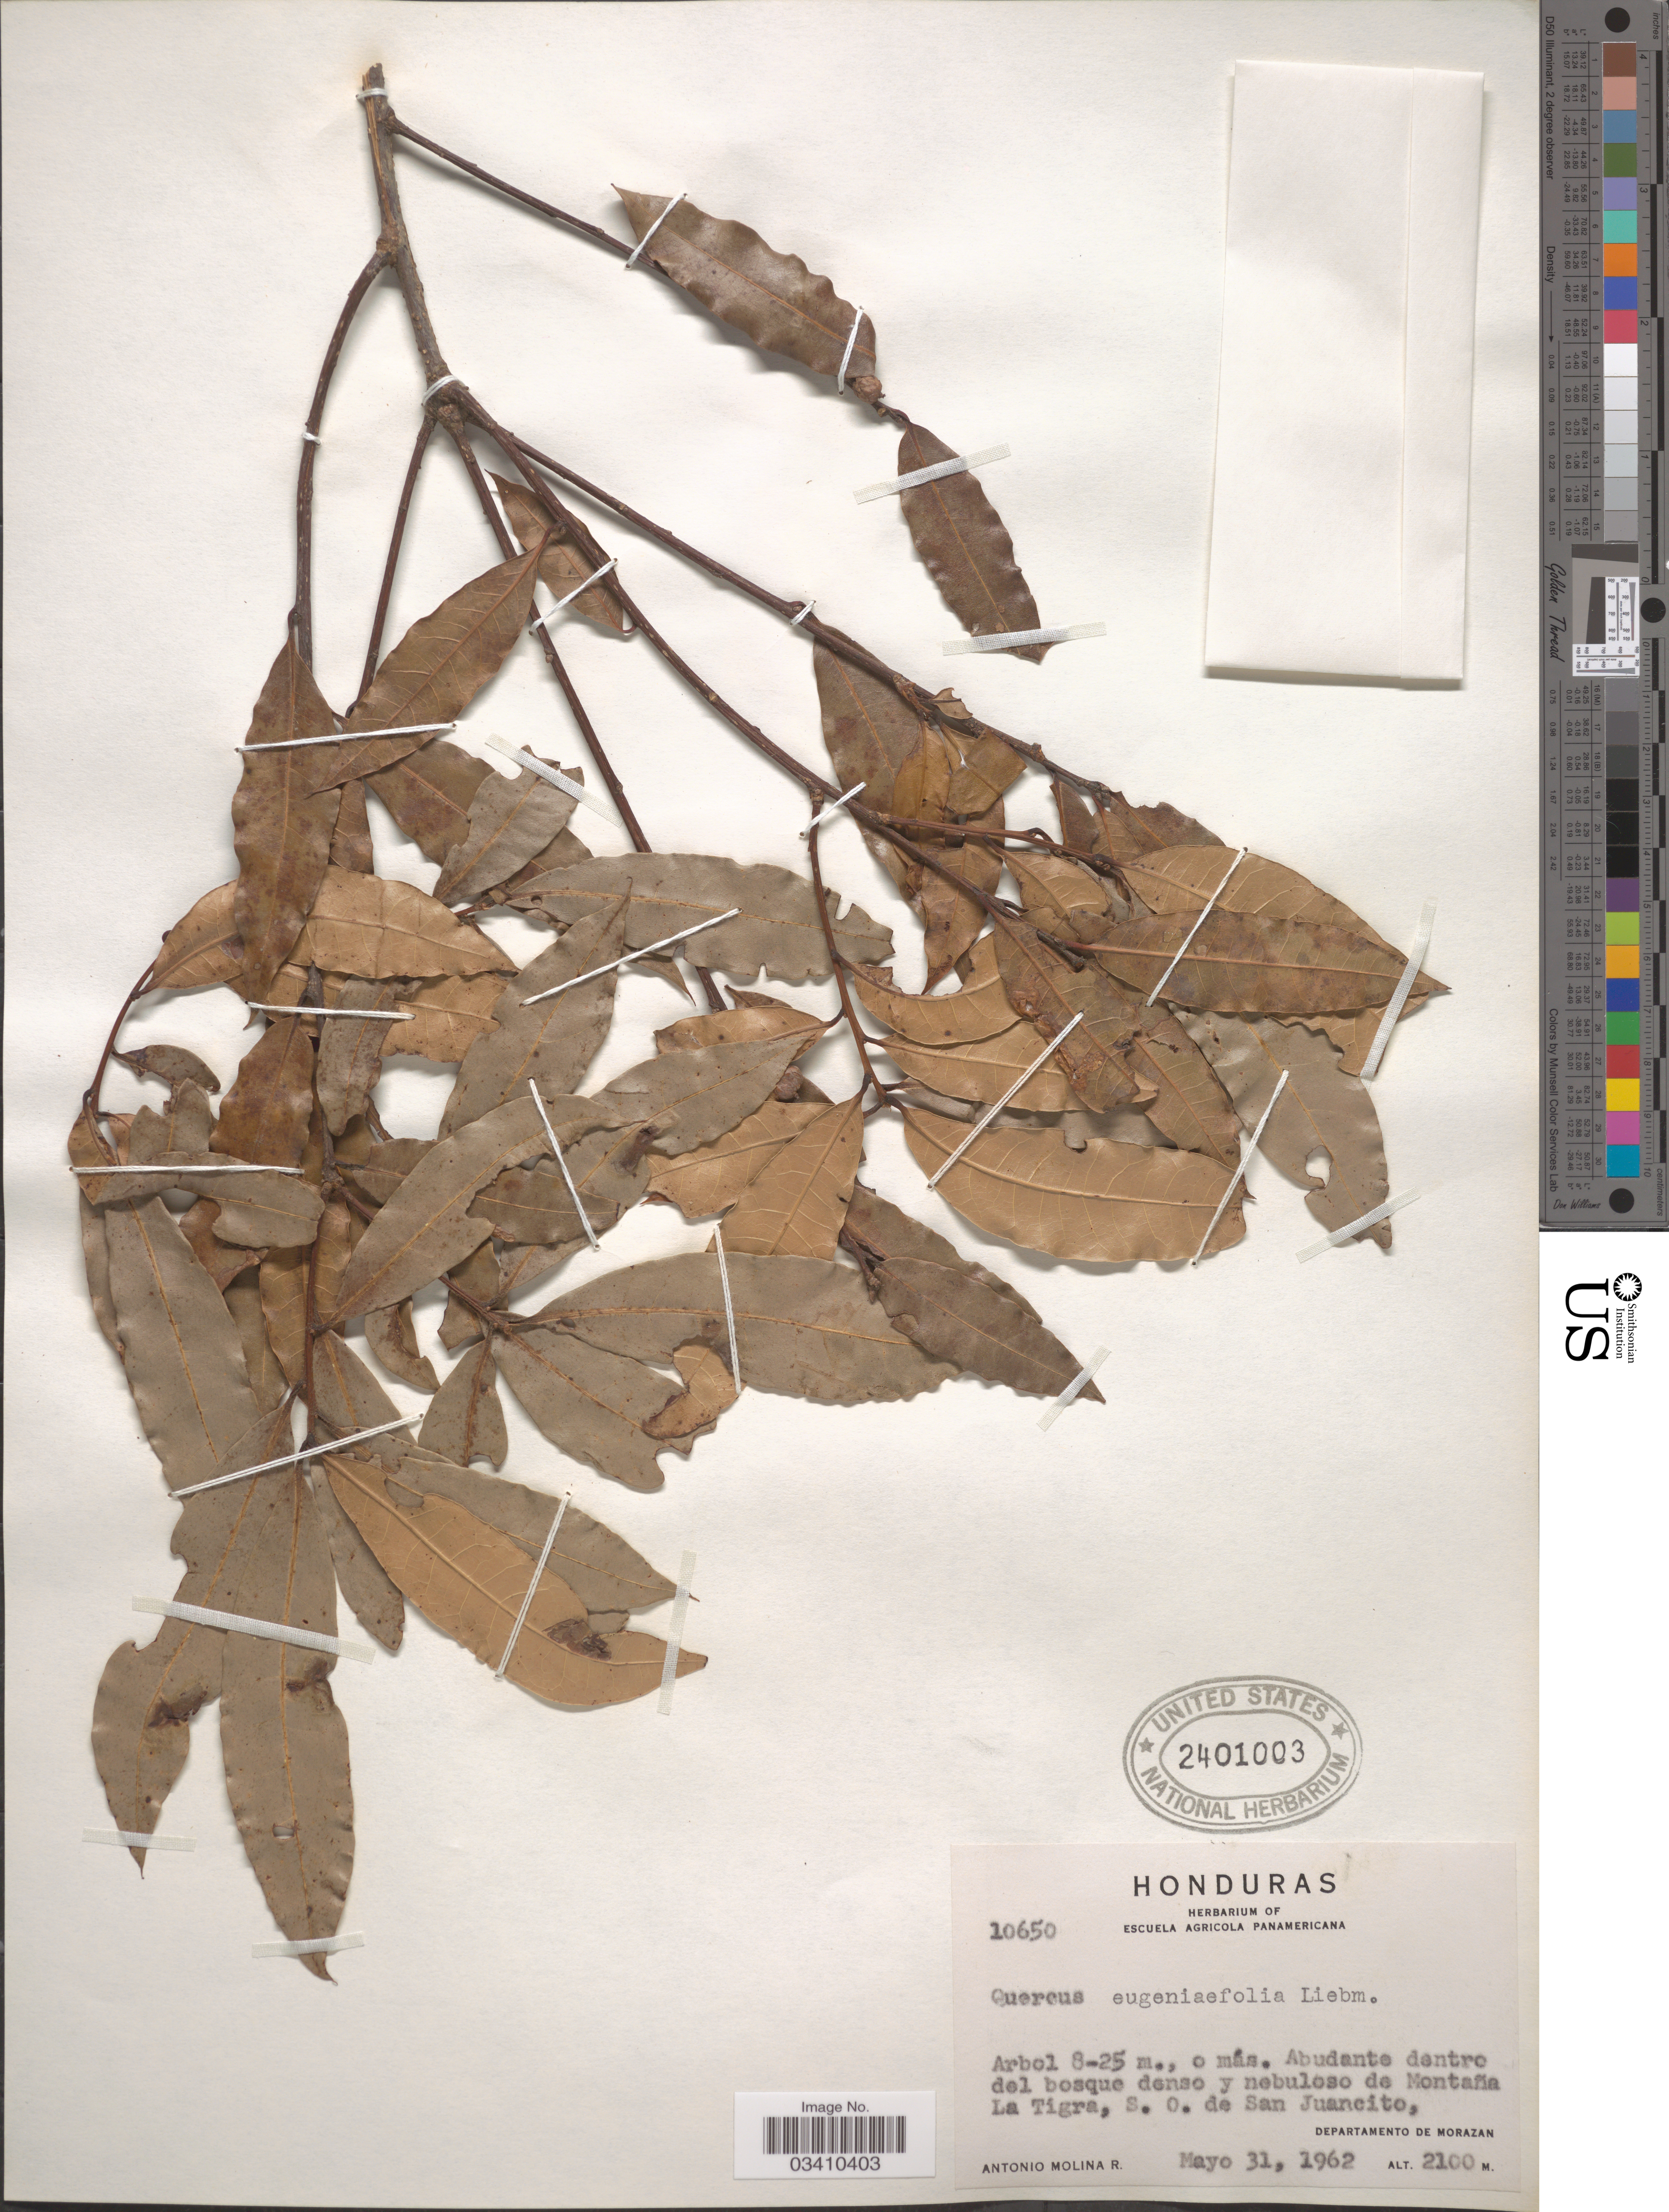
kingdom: Plantae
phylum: Tracheophyta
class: Magnoliopsida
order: Fagales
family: Fagaceae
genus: Quercus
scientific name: Quercus eugeniifolia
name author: Liebm.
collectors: A. Molina R.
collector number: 10650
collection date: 1962-05-31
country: Honduras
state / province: Fco. Morazán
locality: Abudante dentro del bosque denso y nebuloso de Montaña La Tigra, S.O. de San Juancito, Departamento de Morazan.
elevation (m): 2100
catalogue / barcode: US 2401003